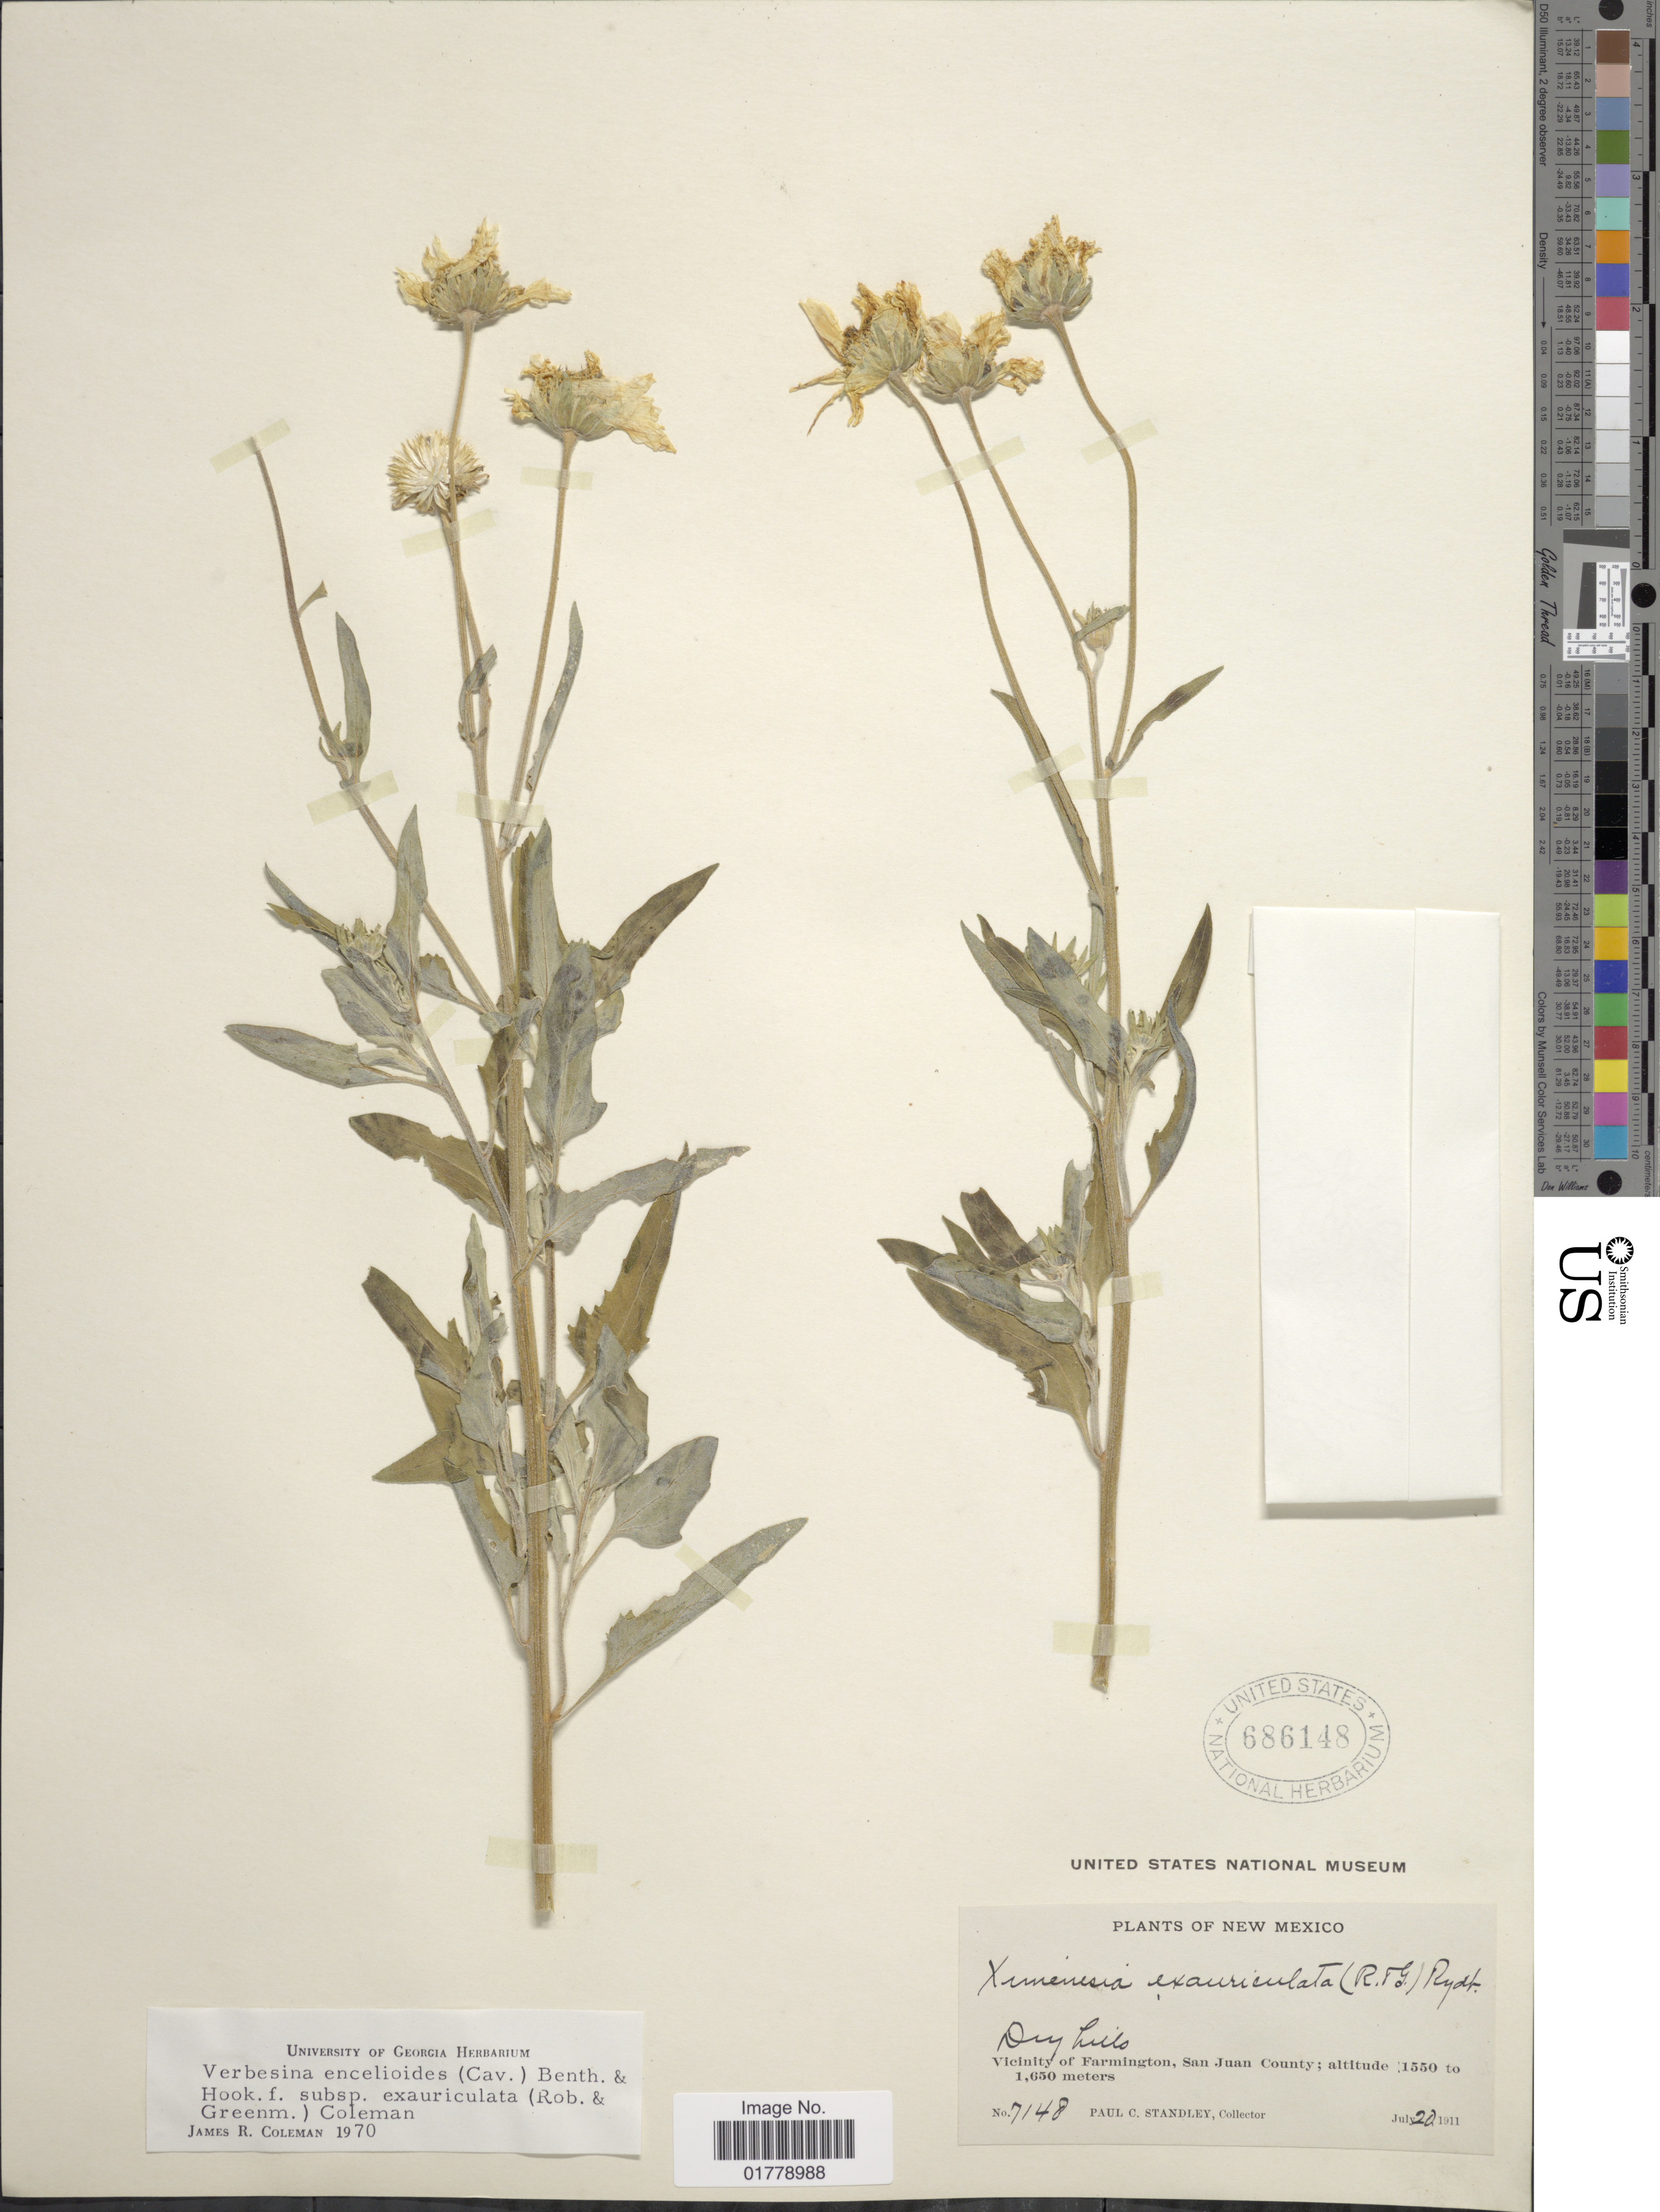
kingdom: Plantae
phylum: Tracheophyta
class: Magnoliopsida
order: Asterales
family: Asteraceae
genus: Verbesina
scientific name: Verbesina encelioides var. cana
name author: (B.L. Rob.) Greenm.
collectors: P. C. Standley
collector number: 7148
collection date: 1911-07-20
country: United States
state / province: New Mexico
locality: Dry hills. Vicinity of Farmington, San Juan County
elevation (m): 1550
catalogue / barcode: US 686148